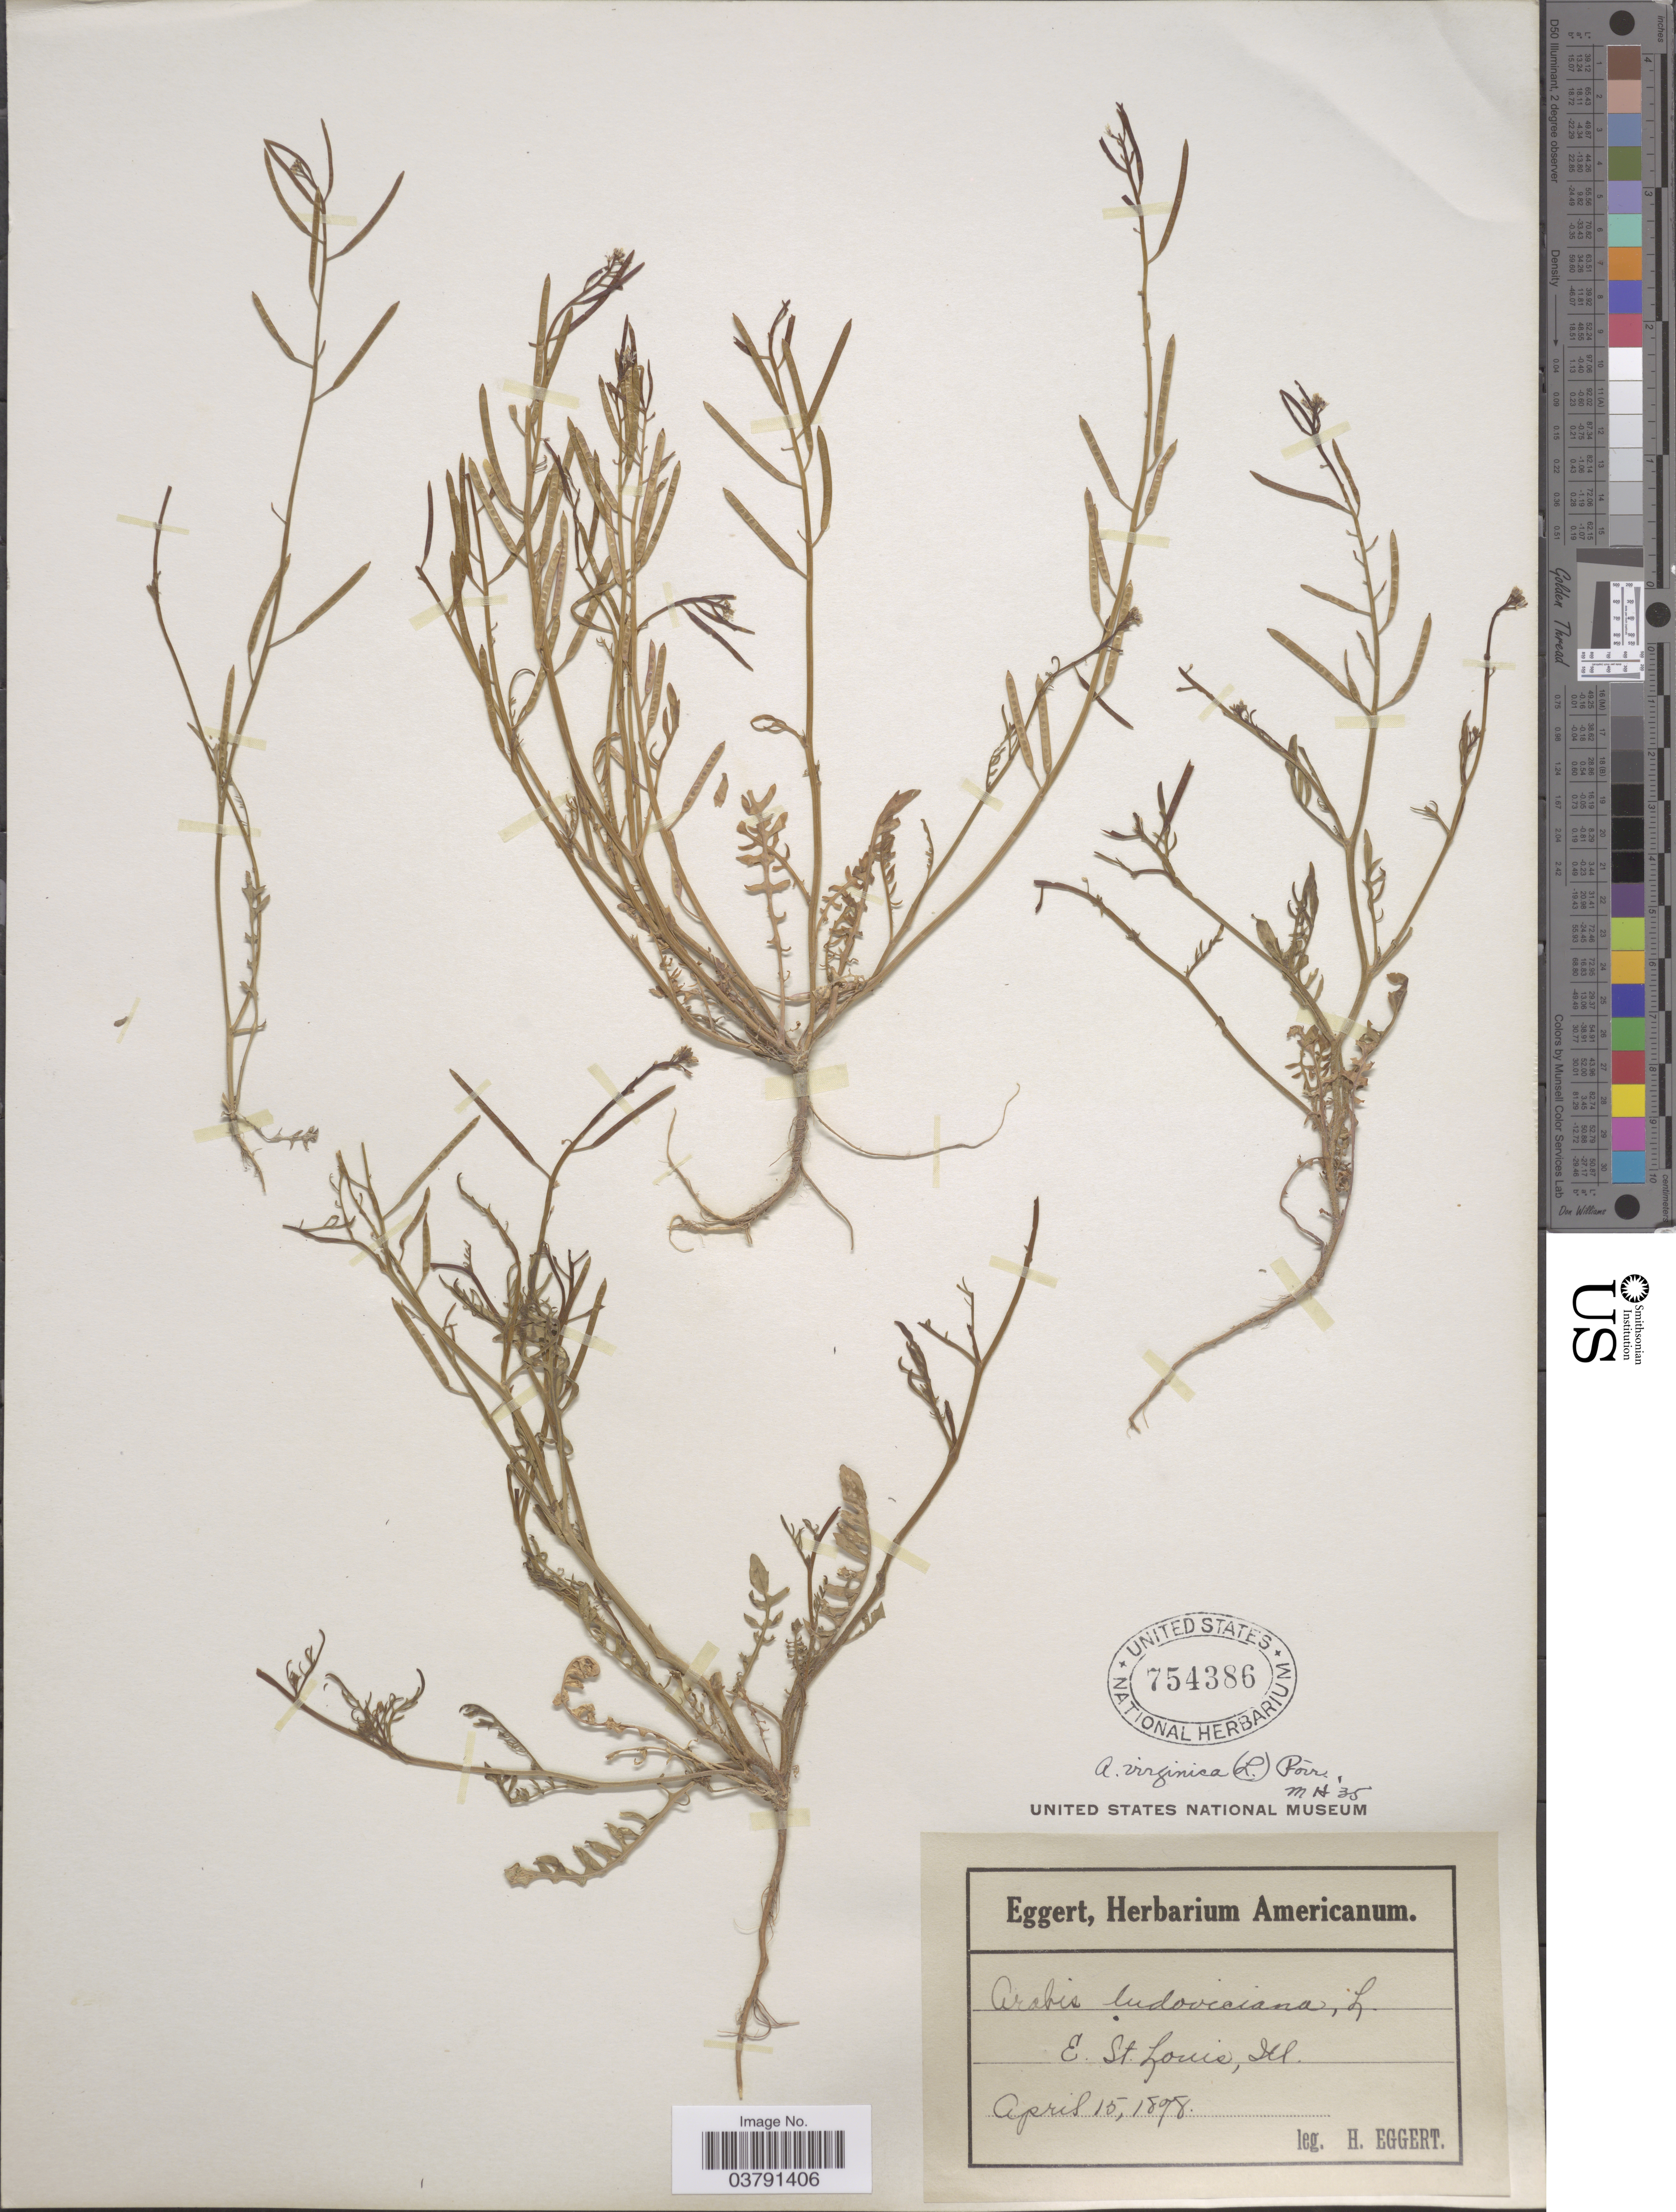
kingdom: Plantae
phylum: Tracheophyta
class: Magnoliopsida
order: Brassicales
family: Brassicaceae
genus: Planodes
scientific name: Planodes virginicum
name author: (L.) Greene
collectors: H. Eggert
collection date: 1898-04-15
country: United States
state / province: Illinois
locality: E. St. Louis.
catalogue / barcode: US 754386